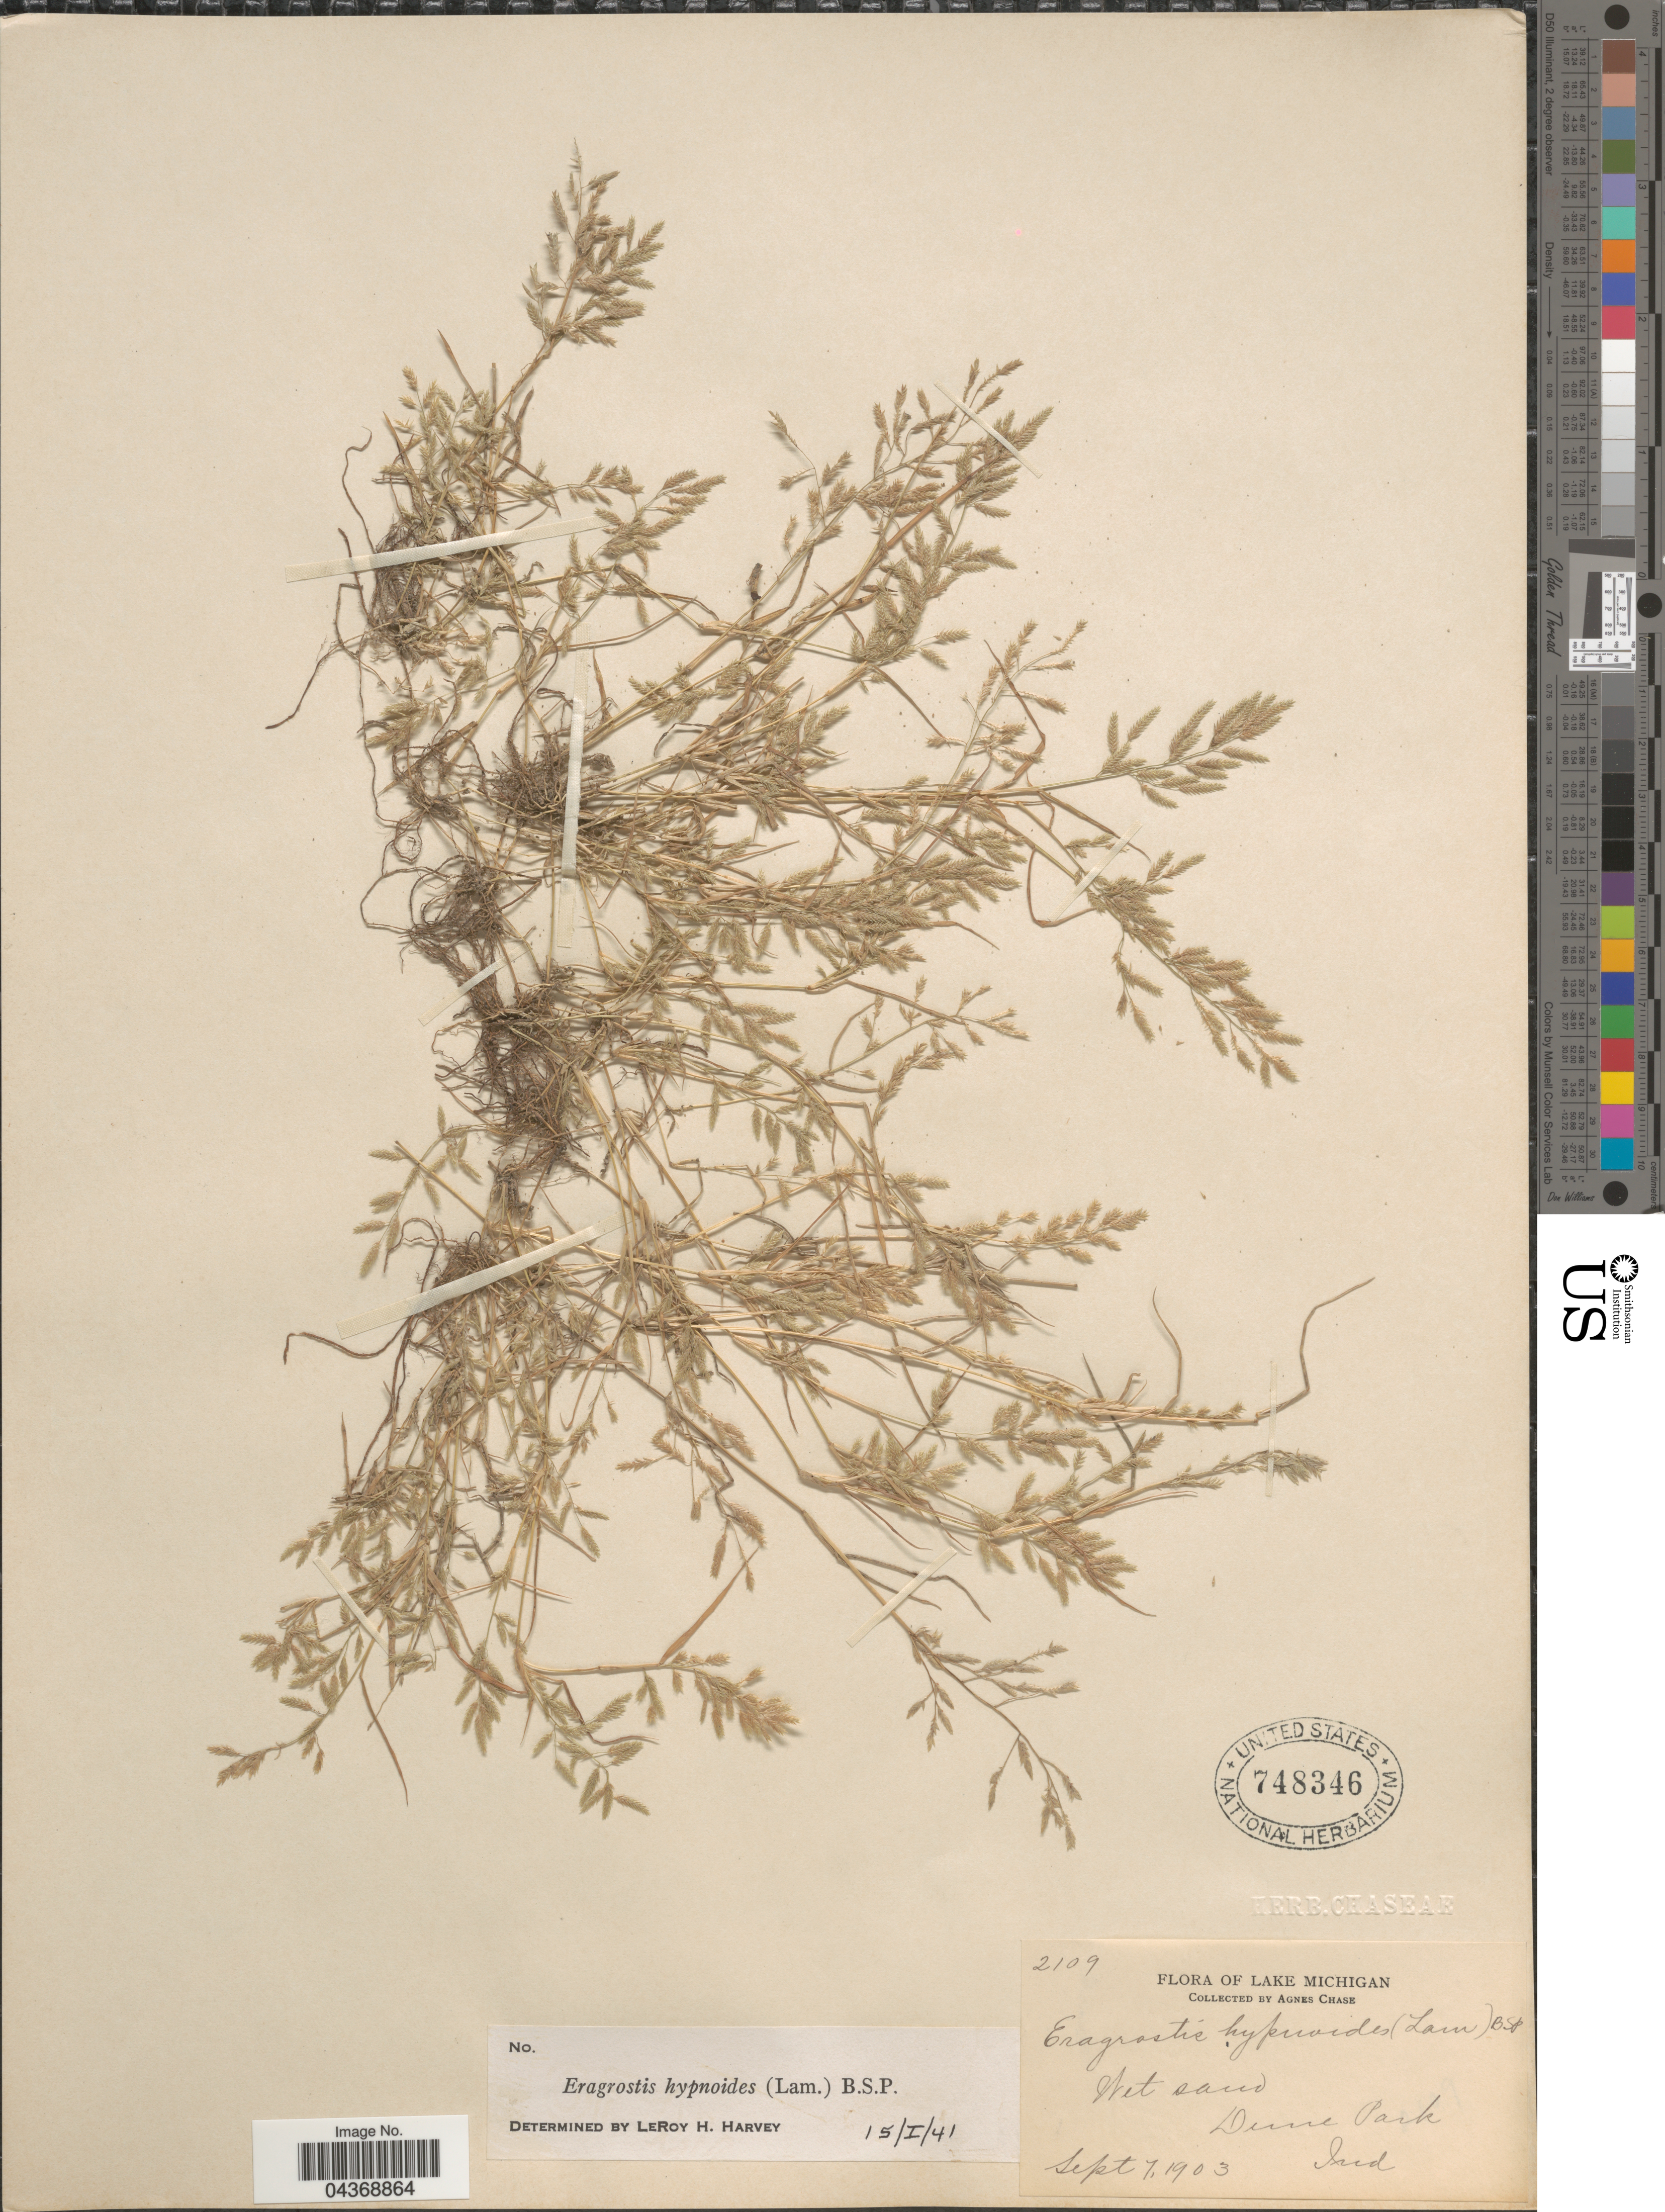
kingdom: Plantae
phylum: Tracheophyta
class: Liliopsida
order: Poales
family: Poaceae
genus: Eragrostis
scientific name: Eragrostis hypnoides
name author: (Lam.) Britton, Stearns & Poggenb.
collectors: A. Chase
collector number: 2109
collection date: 1903-09-07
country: United States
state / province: Michigan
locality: Lake Michigan. Dune Park.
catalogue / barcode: US 748346